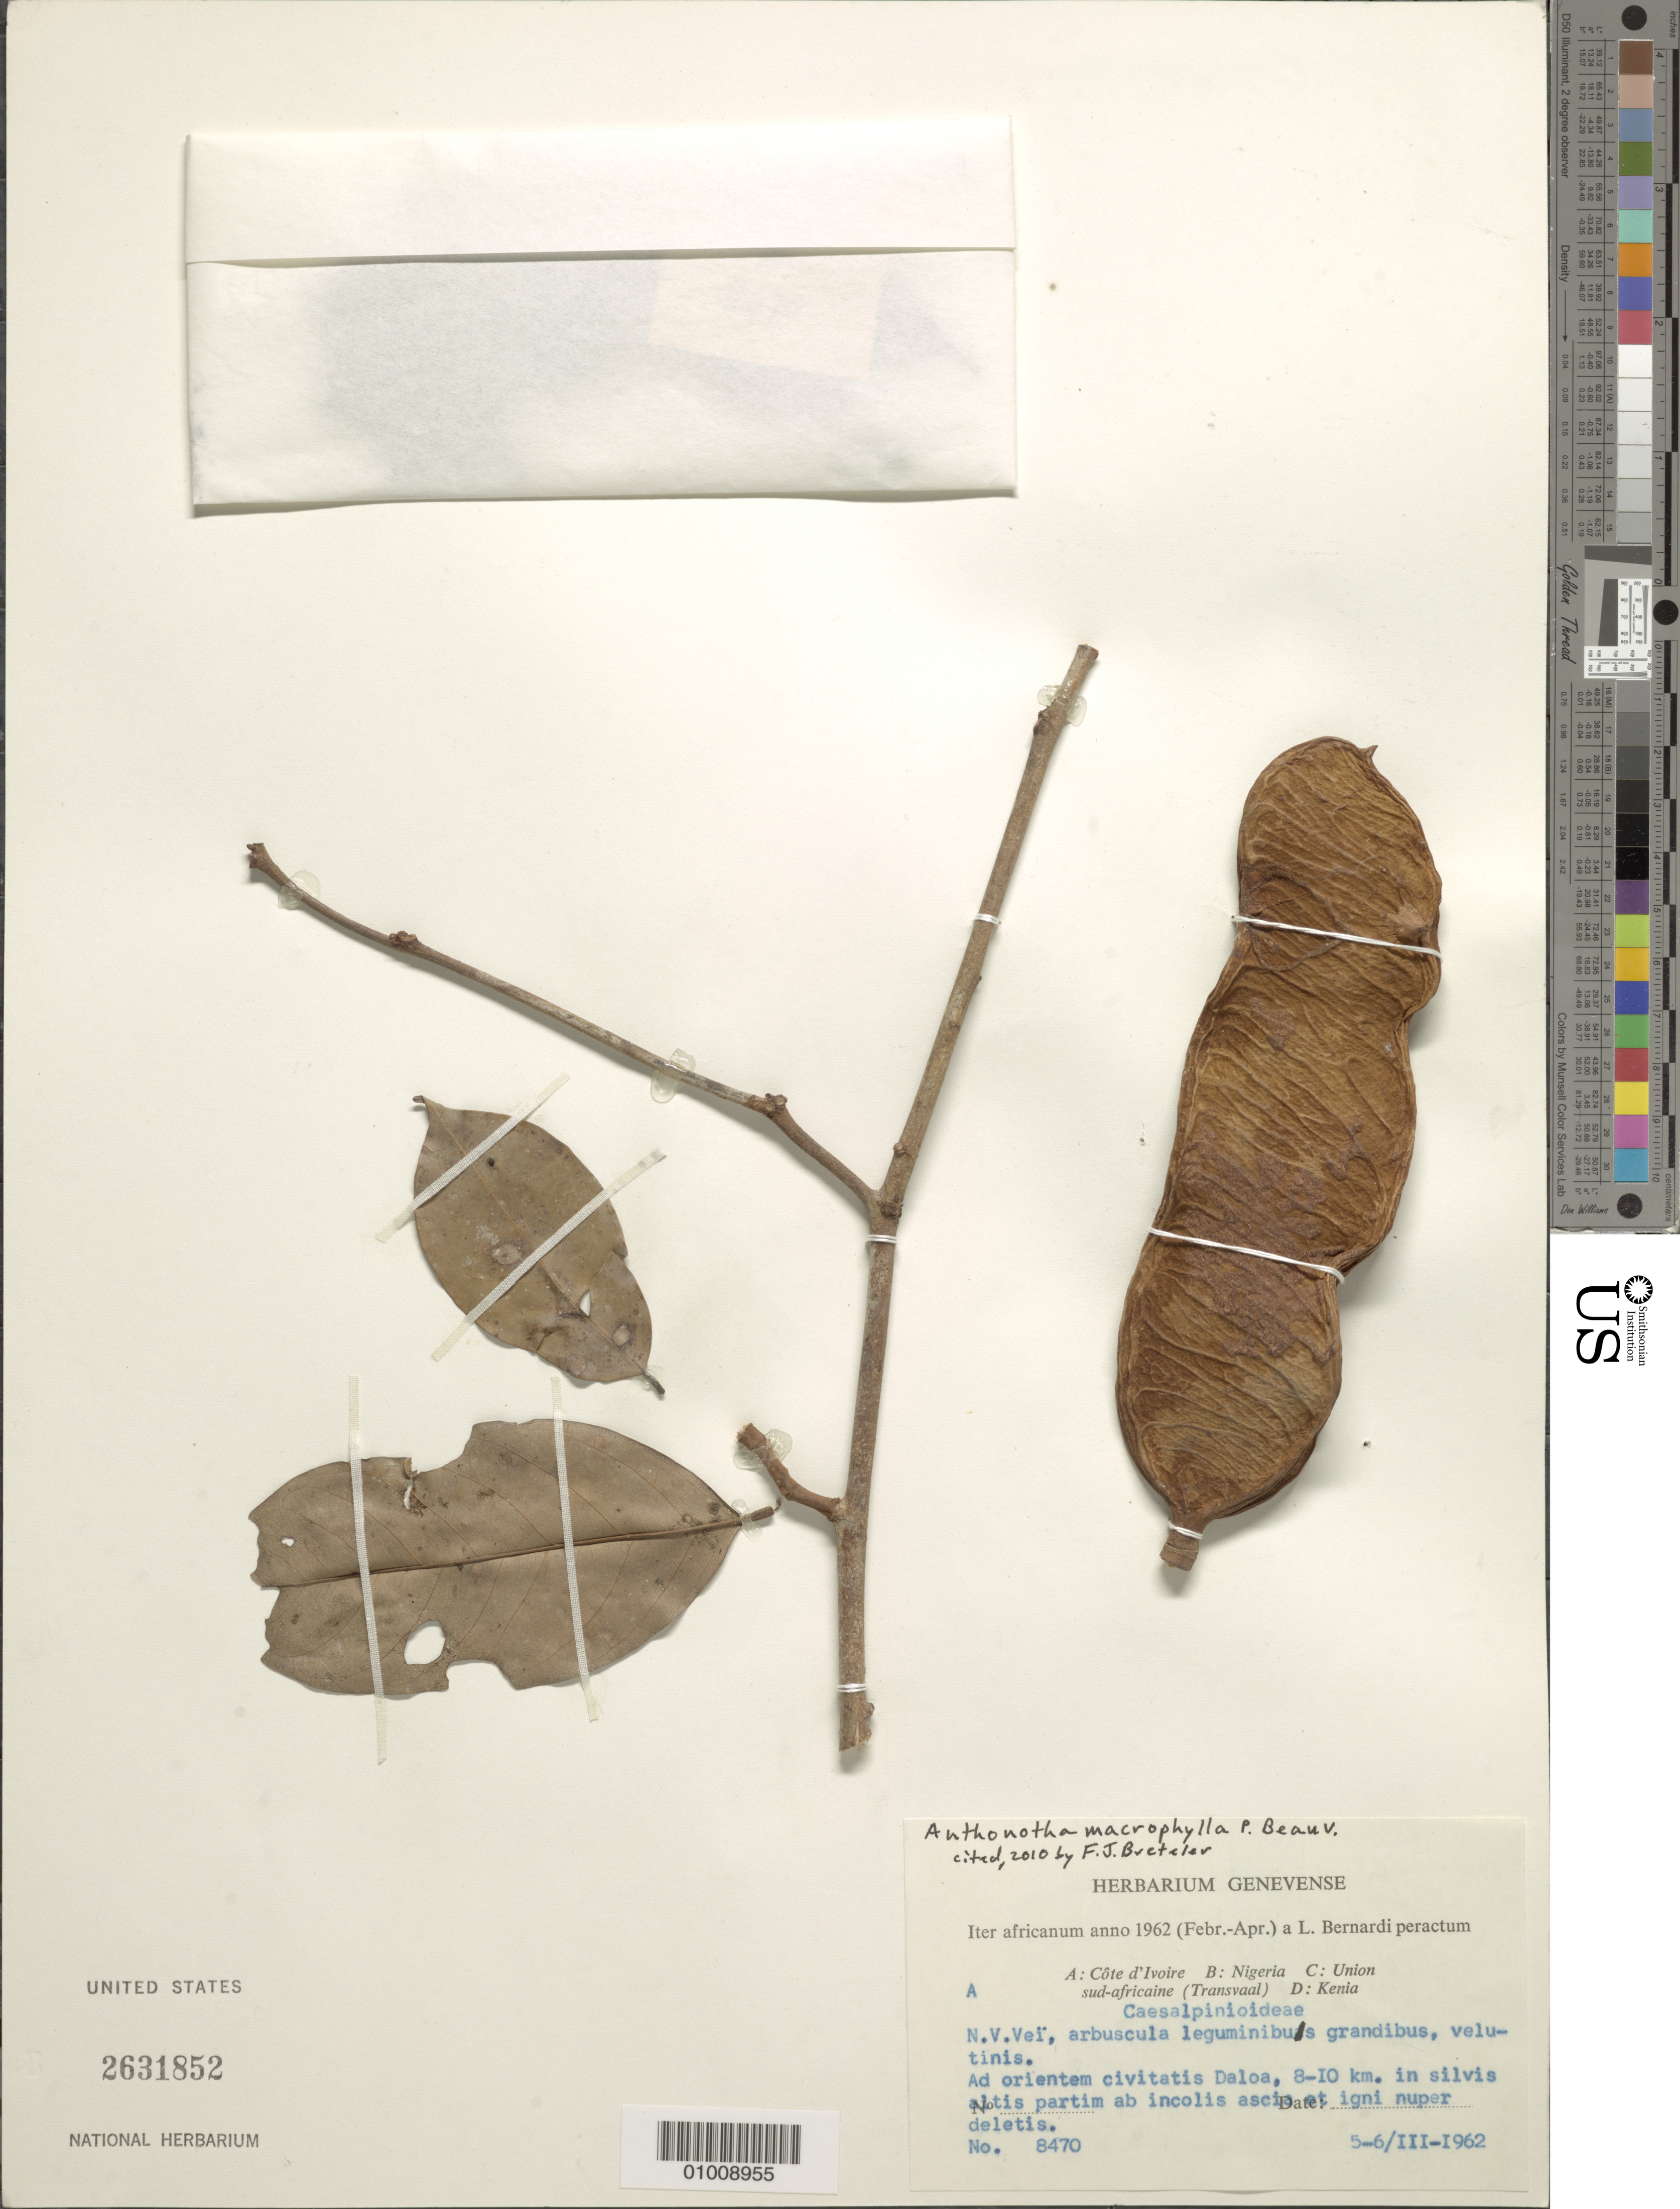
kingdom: Plantae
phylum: Tracheophyta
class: Magnoliopsida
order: Fabales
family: Fabaceae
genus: Anthonotha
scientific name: Anthonotha macrophylla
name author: P. Beauv.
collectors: L. Bernardi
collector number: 8470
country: Ivory Coast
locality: Cote d' Ivoire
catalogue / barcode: US 2631852